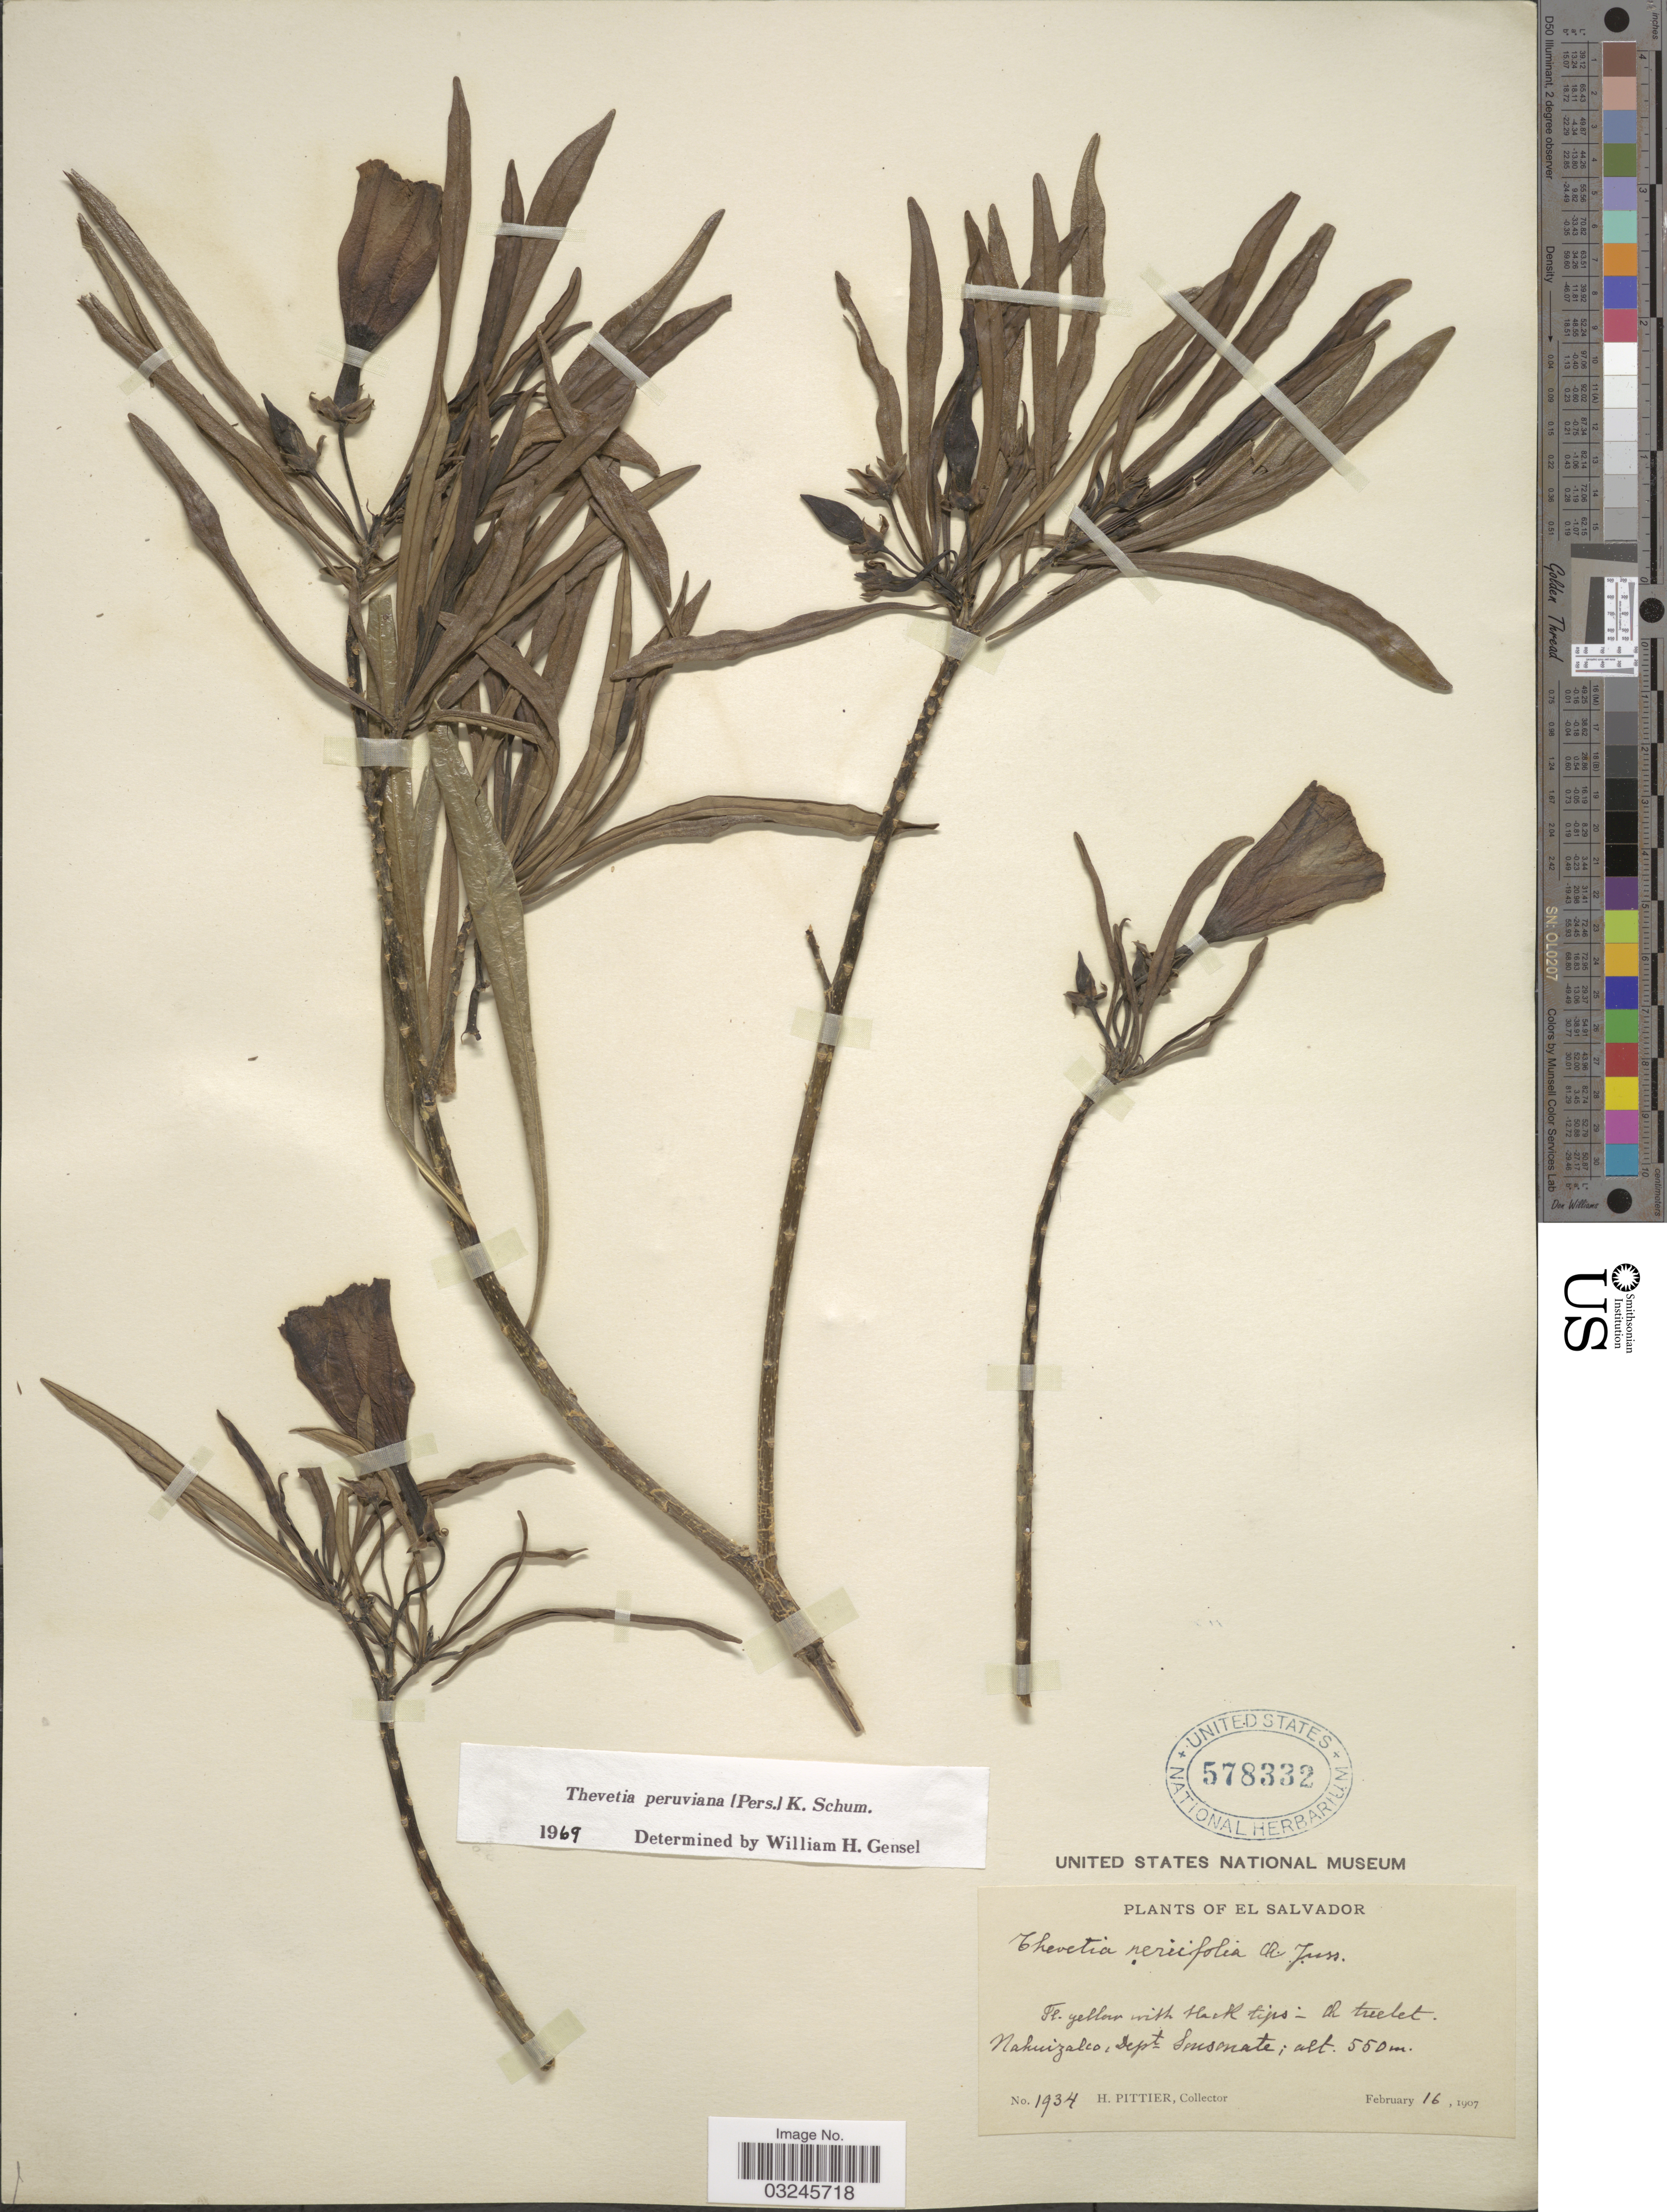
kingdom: Plantae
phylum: Tracheophyta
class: Magnoliopsida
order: Gentianales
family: Apocynaceae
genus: Thevetia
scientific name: Thevetia peruviana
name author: (Pers.) K. Schum.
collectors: H. F. Pittier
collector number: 1934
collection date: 1907-02-16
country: El Salvador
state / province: Sonsonate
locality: Nahuizalco, Dept. Sonsonate.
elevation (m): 550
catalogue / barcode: US 578332